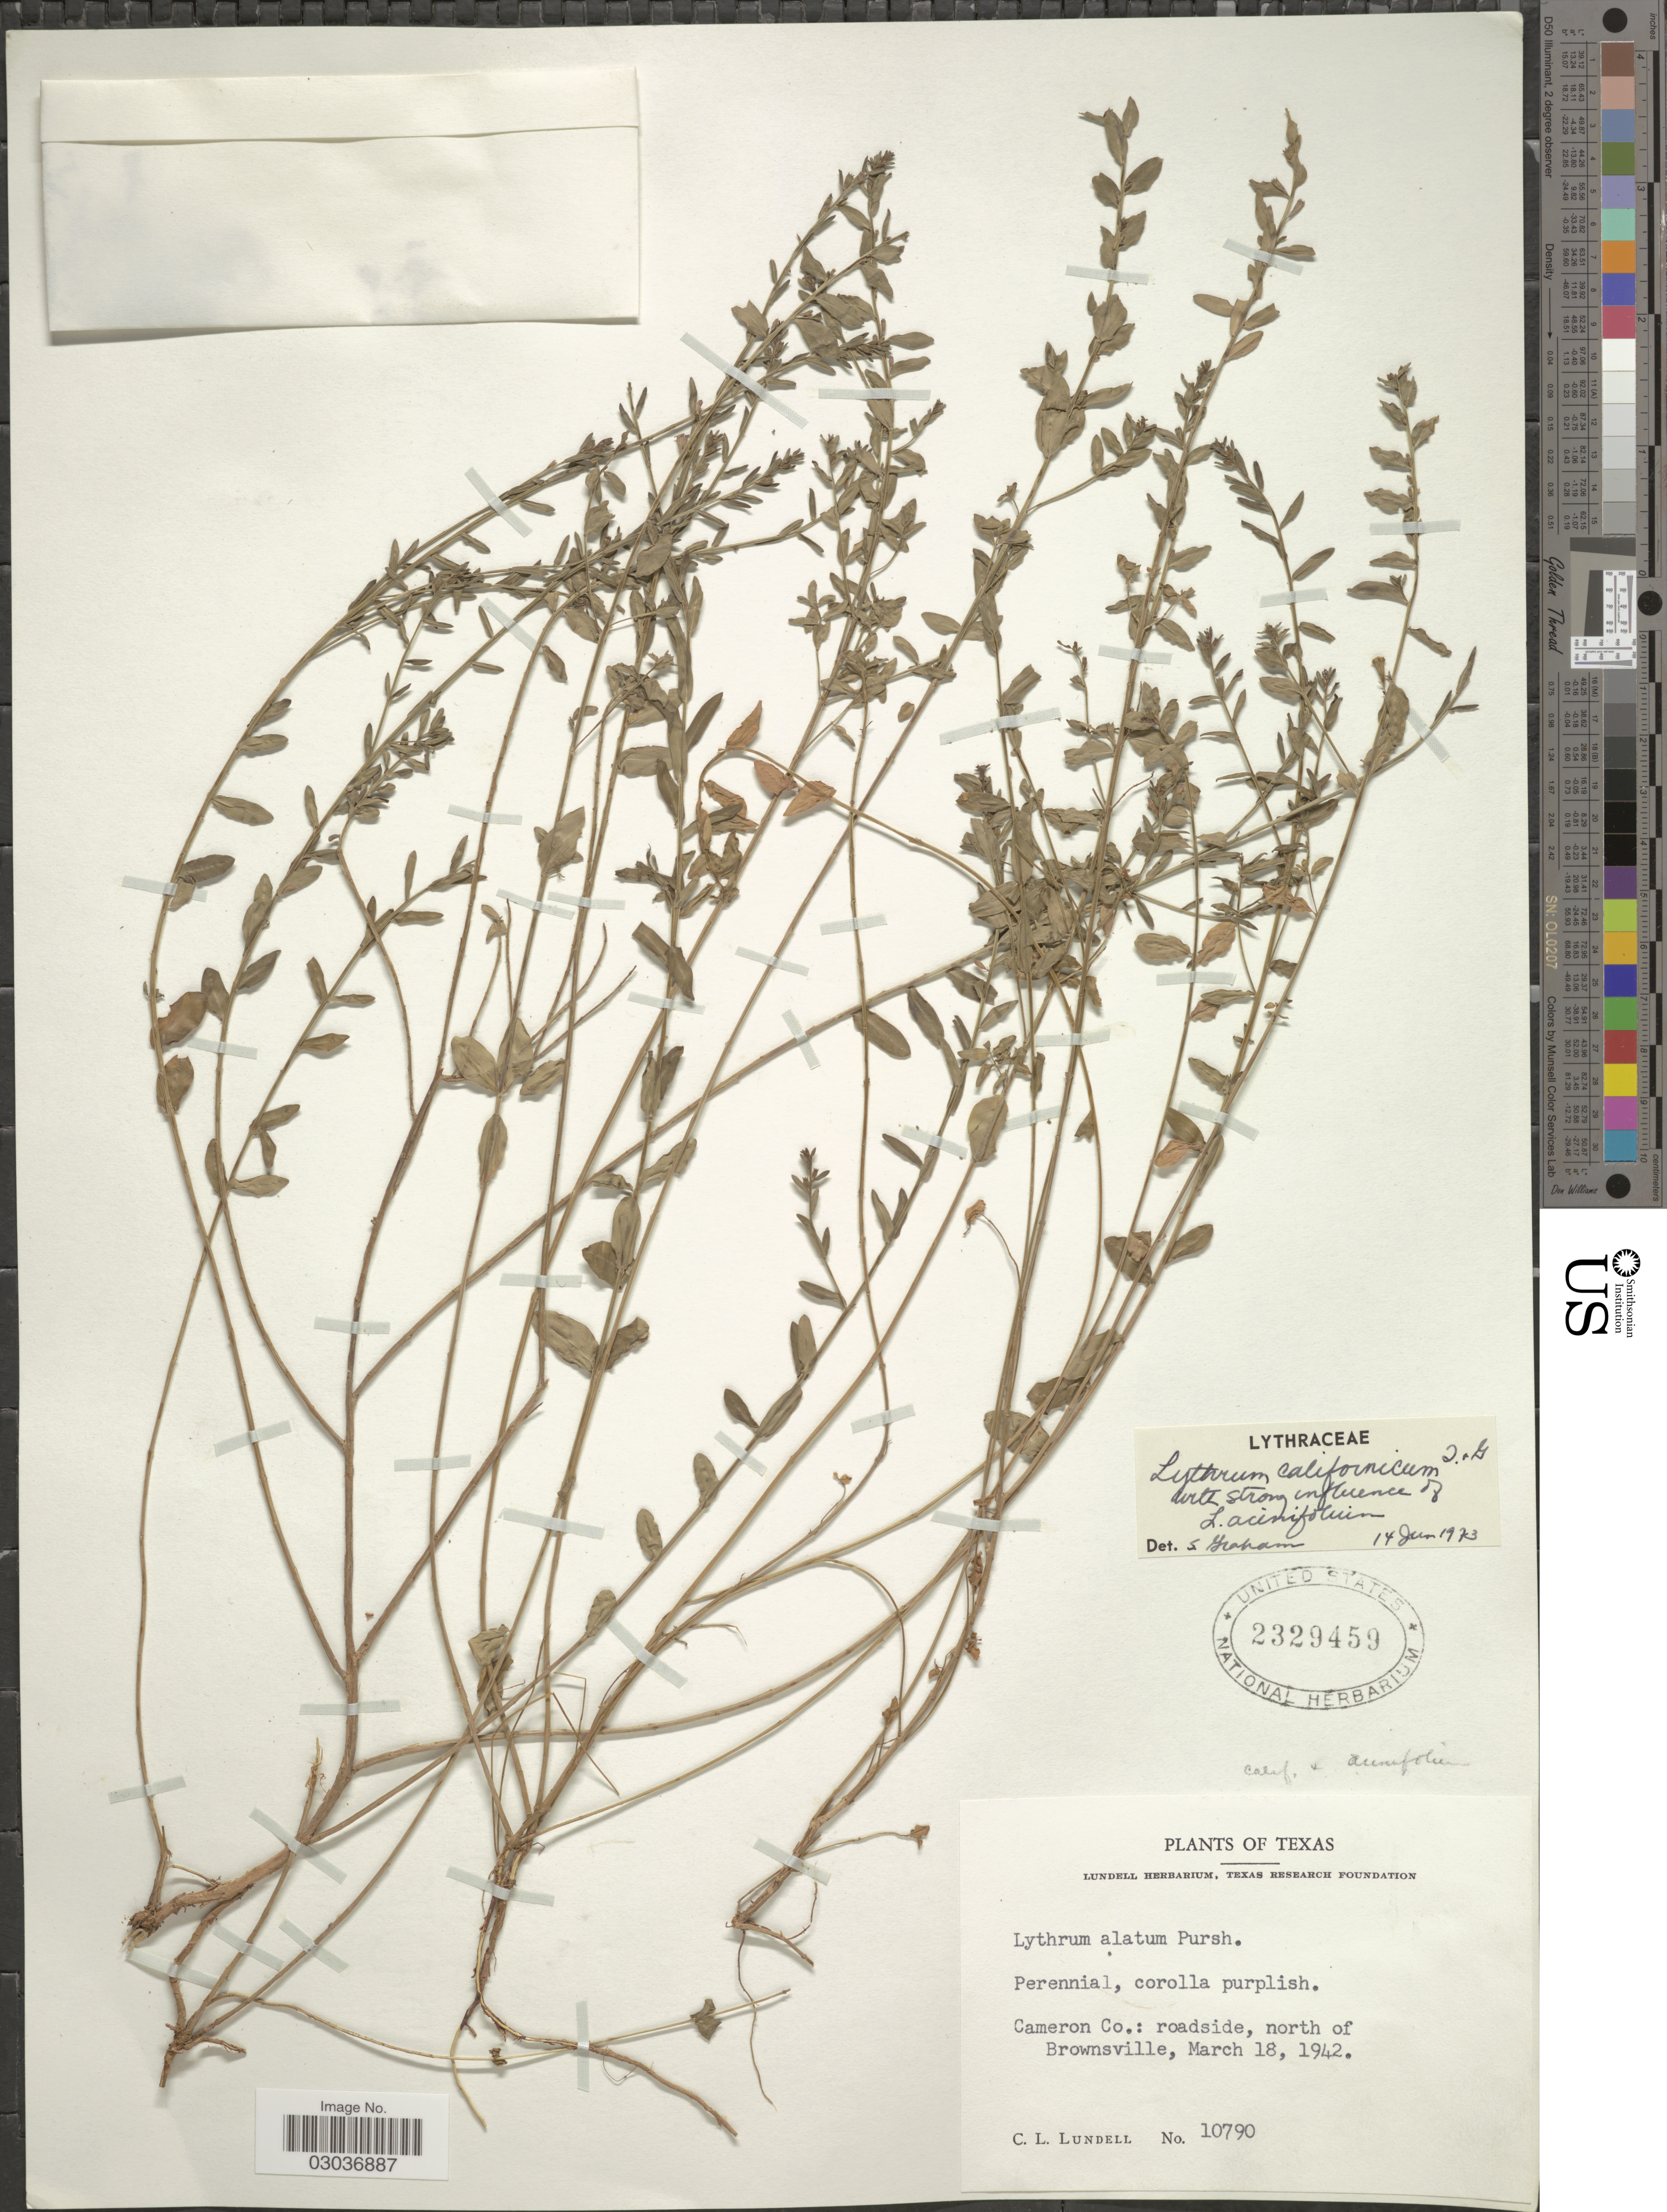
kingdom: Plantae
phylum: Tracheophyta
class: Magnoliopsida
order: Myrtales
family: Lythraceae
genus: Lythrum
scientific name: Lythrum californicum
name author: Torr. & A. Gray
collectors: C. L. Lundell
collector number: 10790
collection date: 1942-03-18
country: United States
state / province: Texas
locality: Cameron Co.: roadside, north of Brownsville.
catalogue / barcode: US 2329459